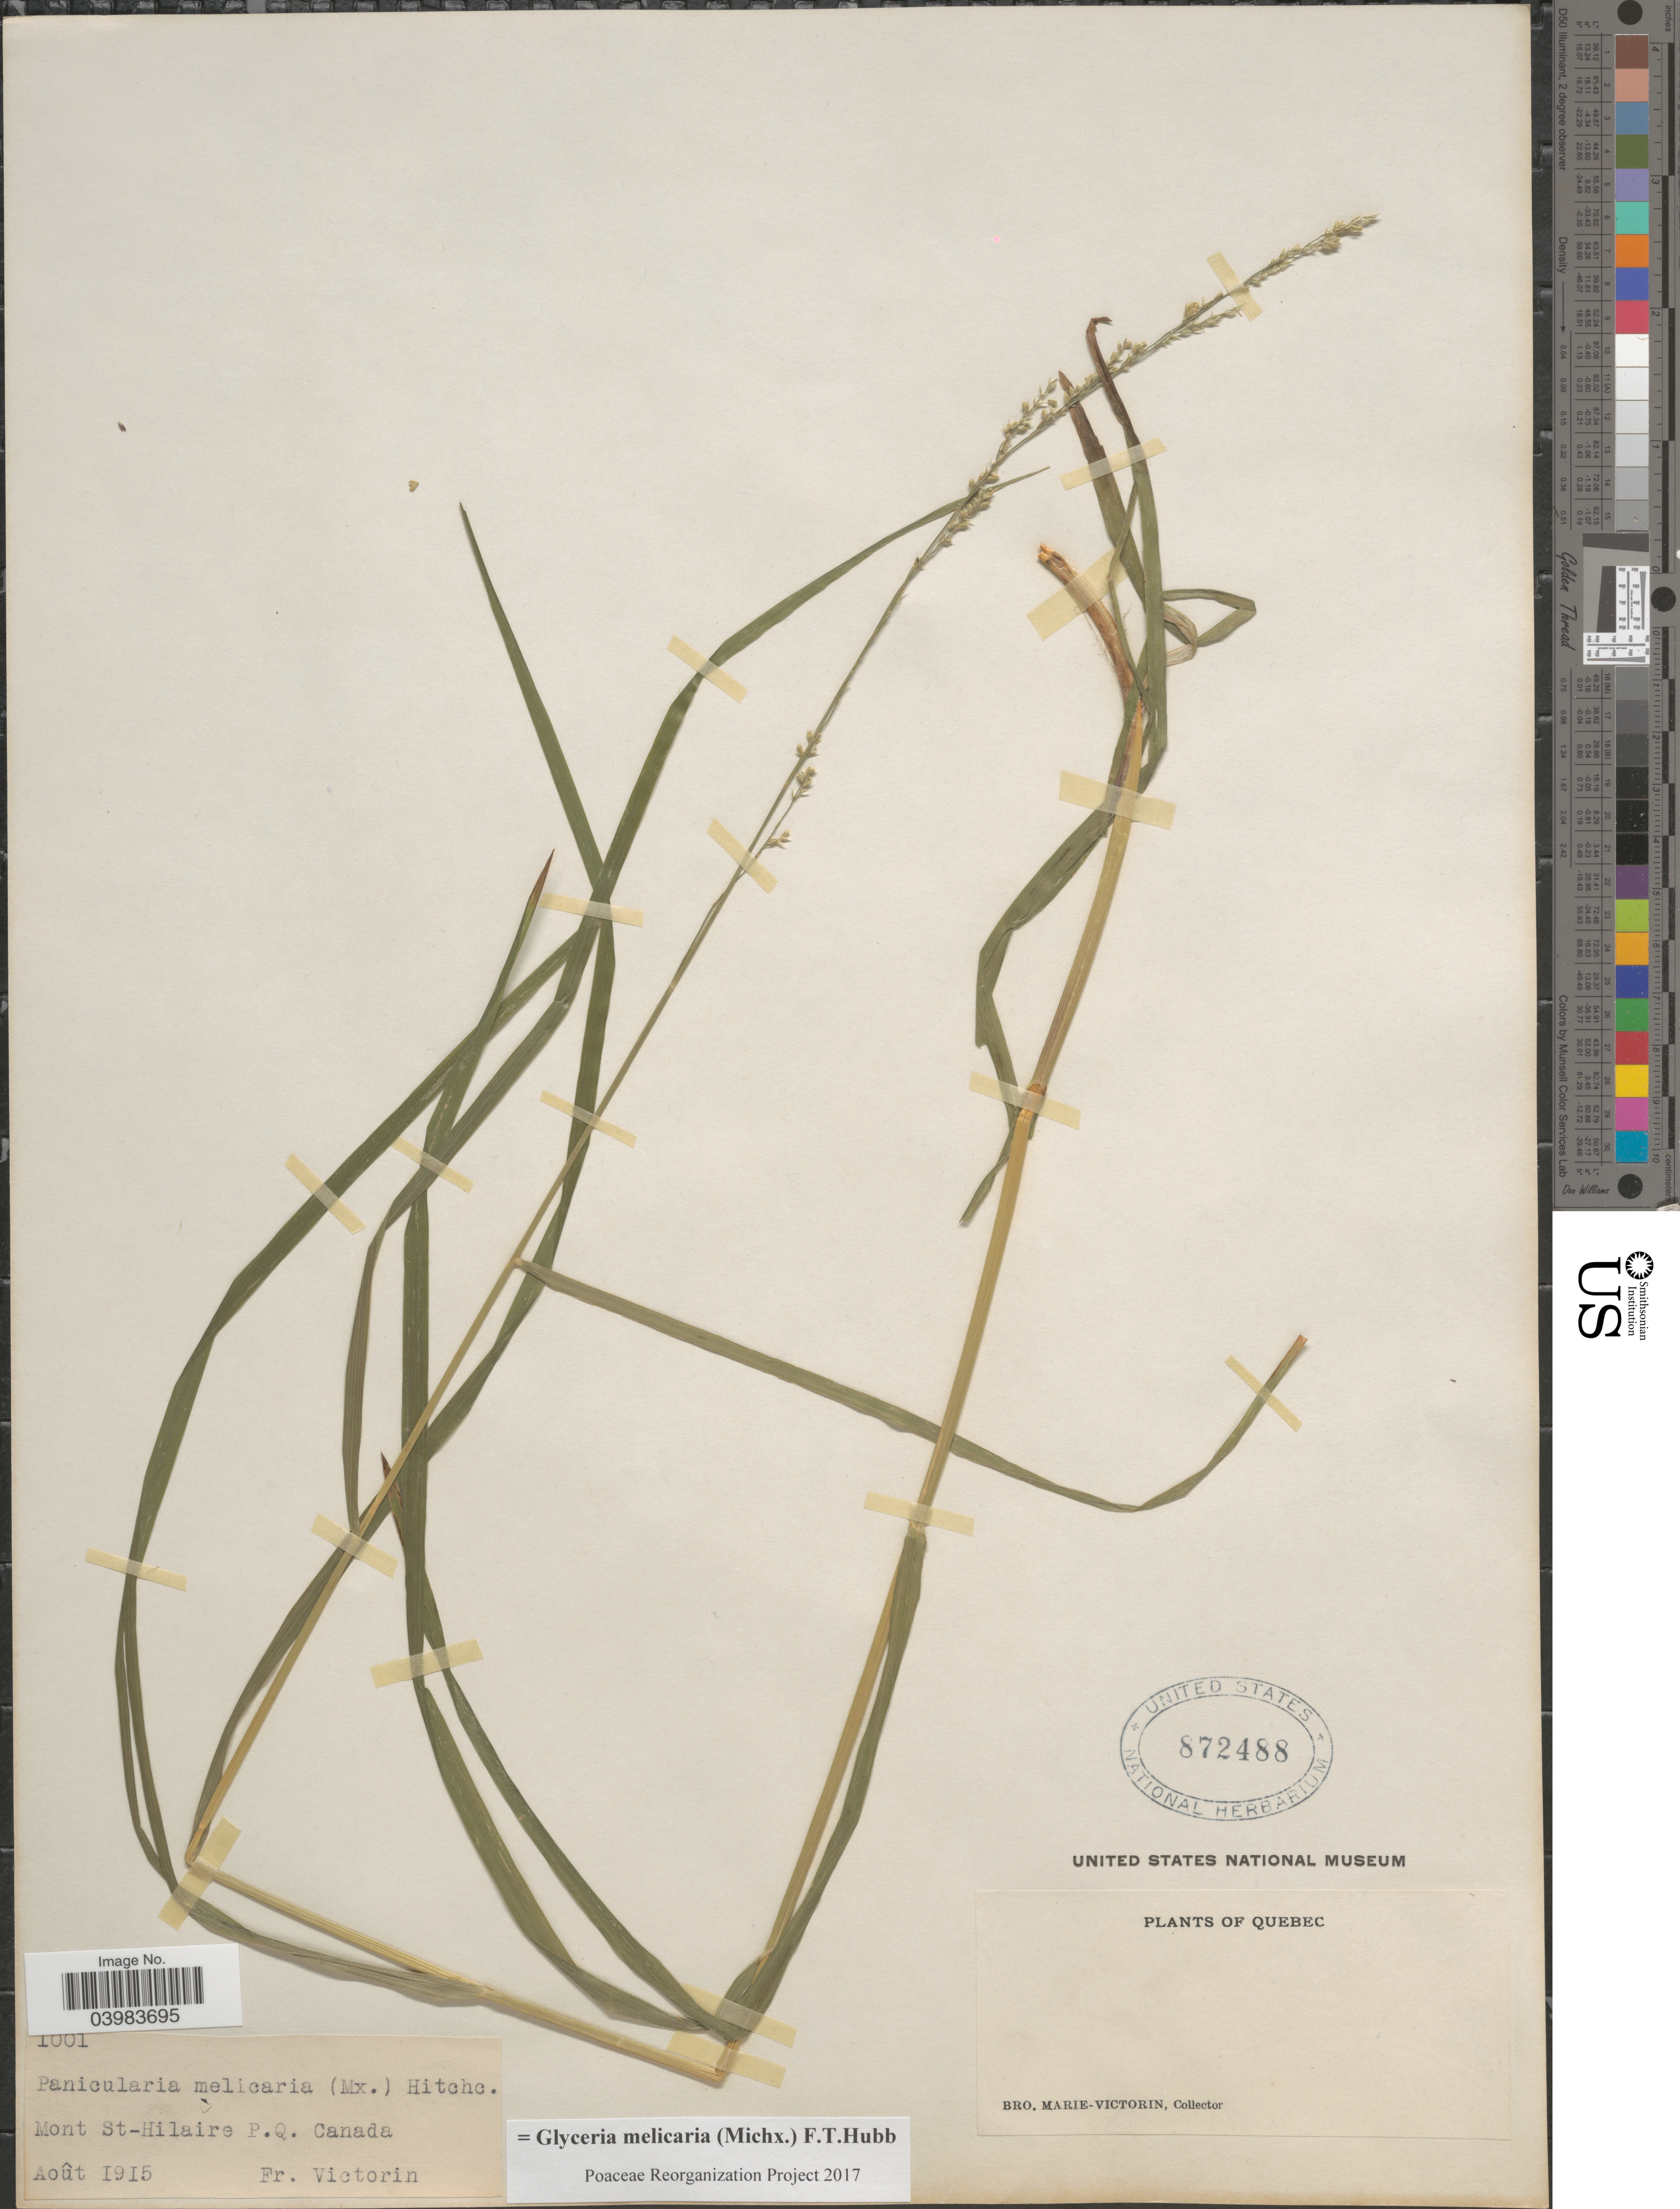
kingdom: Plantae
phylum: Tracheophyta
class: Liliopsida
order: Poales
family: Poaceae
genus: Glyceria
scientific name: Glyceria melicaria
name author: (Michx.) F.T. Hubb.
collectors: Fr. Marie-Victorin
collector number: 1001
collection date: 1915-08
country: Canada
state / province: Quebec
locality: Mont st-Hilaire P.Q.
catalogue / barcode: US 872488